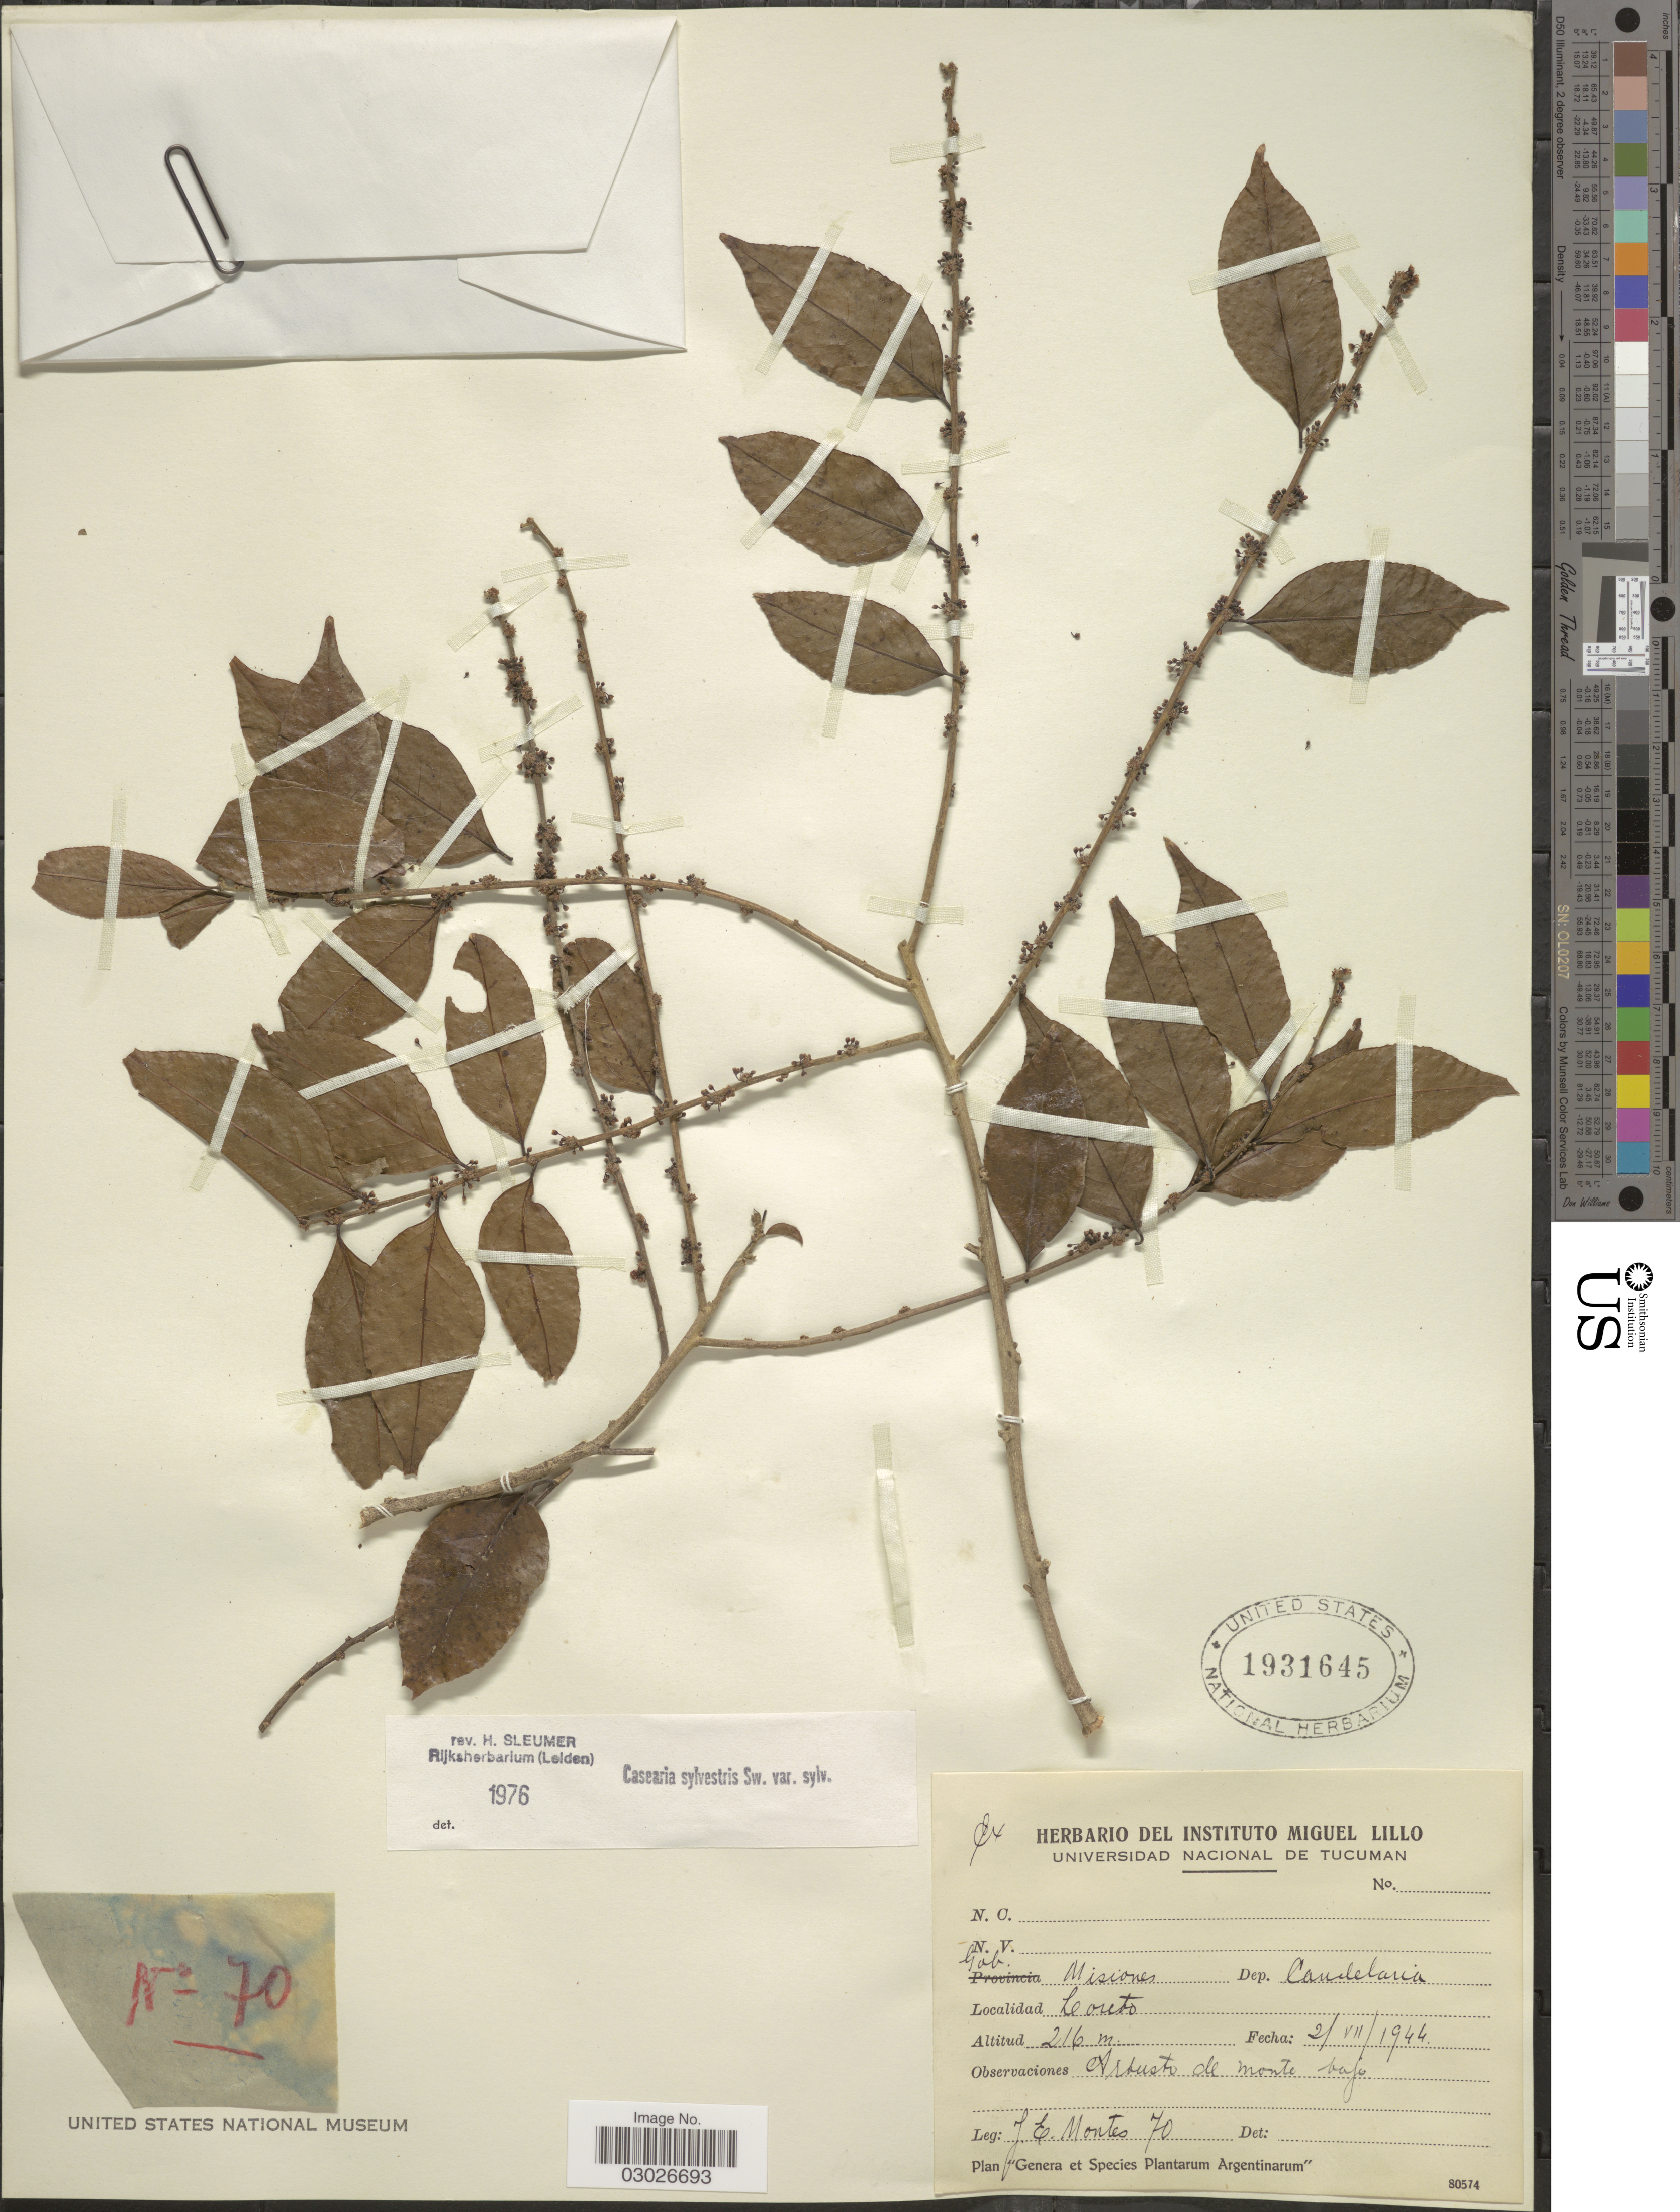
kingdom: Plantae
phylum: Tracheophyta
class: Magnoliopsida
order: Malpighiales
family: Salicaceae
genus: Casearia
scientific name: Casearia sylvestris var. sylvestris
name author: Sw.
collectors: J. E. Montes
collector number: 70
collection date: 1944-07-02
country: Argentina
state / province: Misiones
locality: Dep. Candelaria. Loreto.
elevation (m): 216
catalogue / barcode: US 1931645